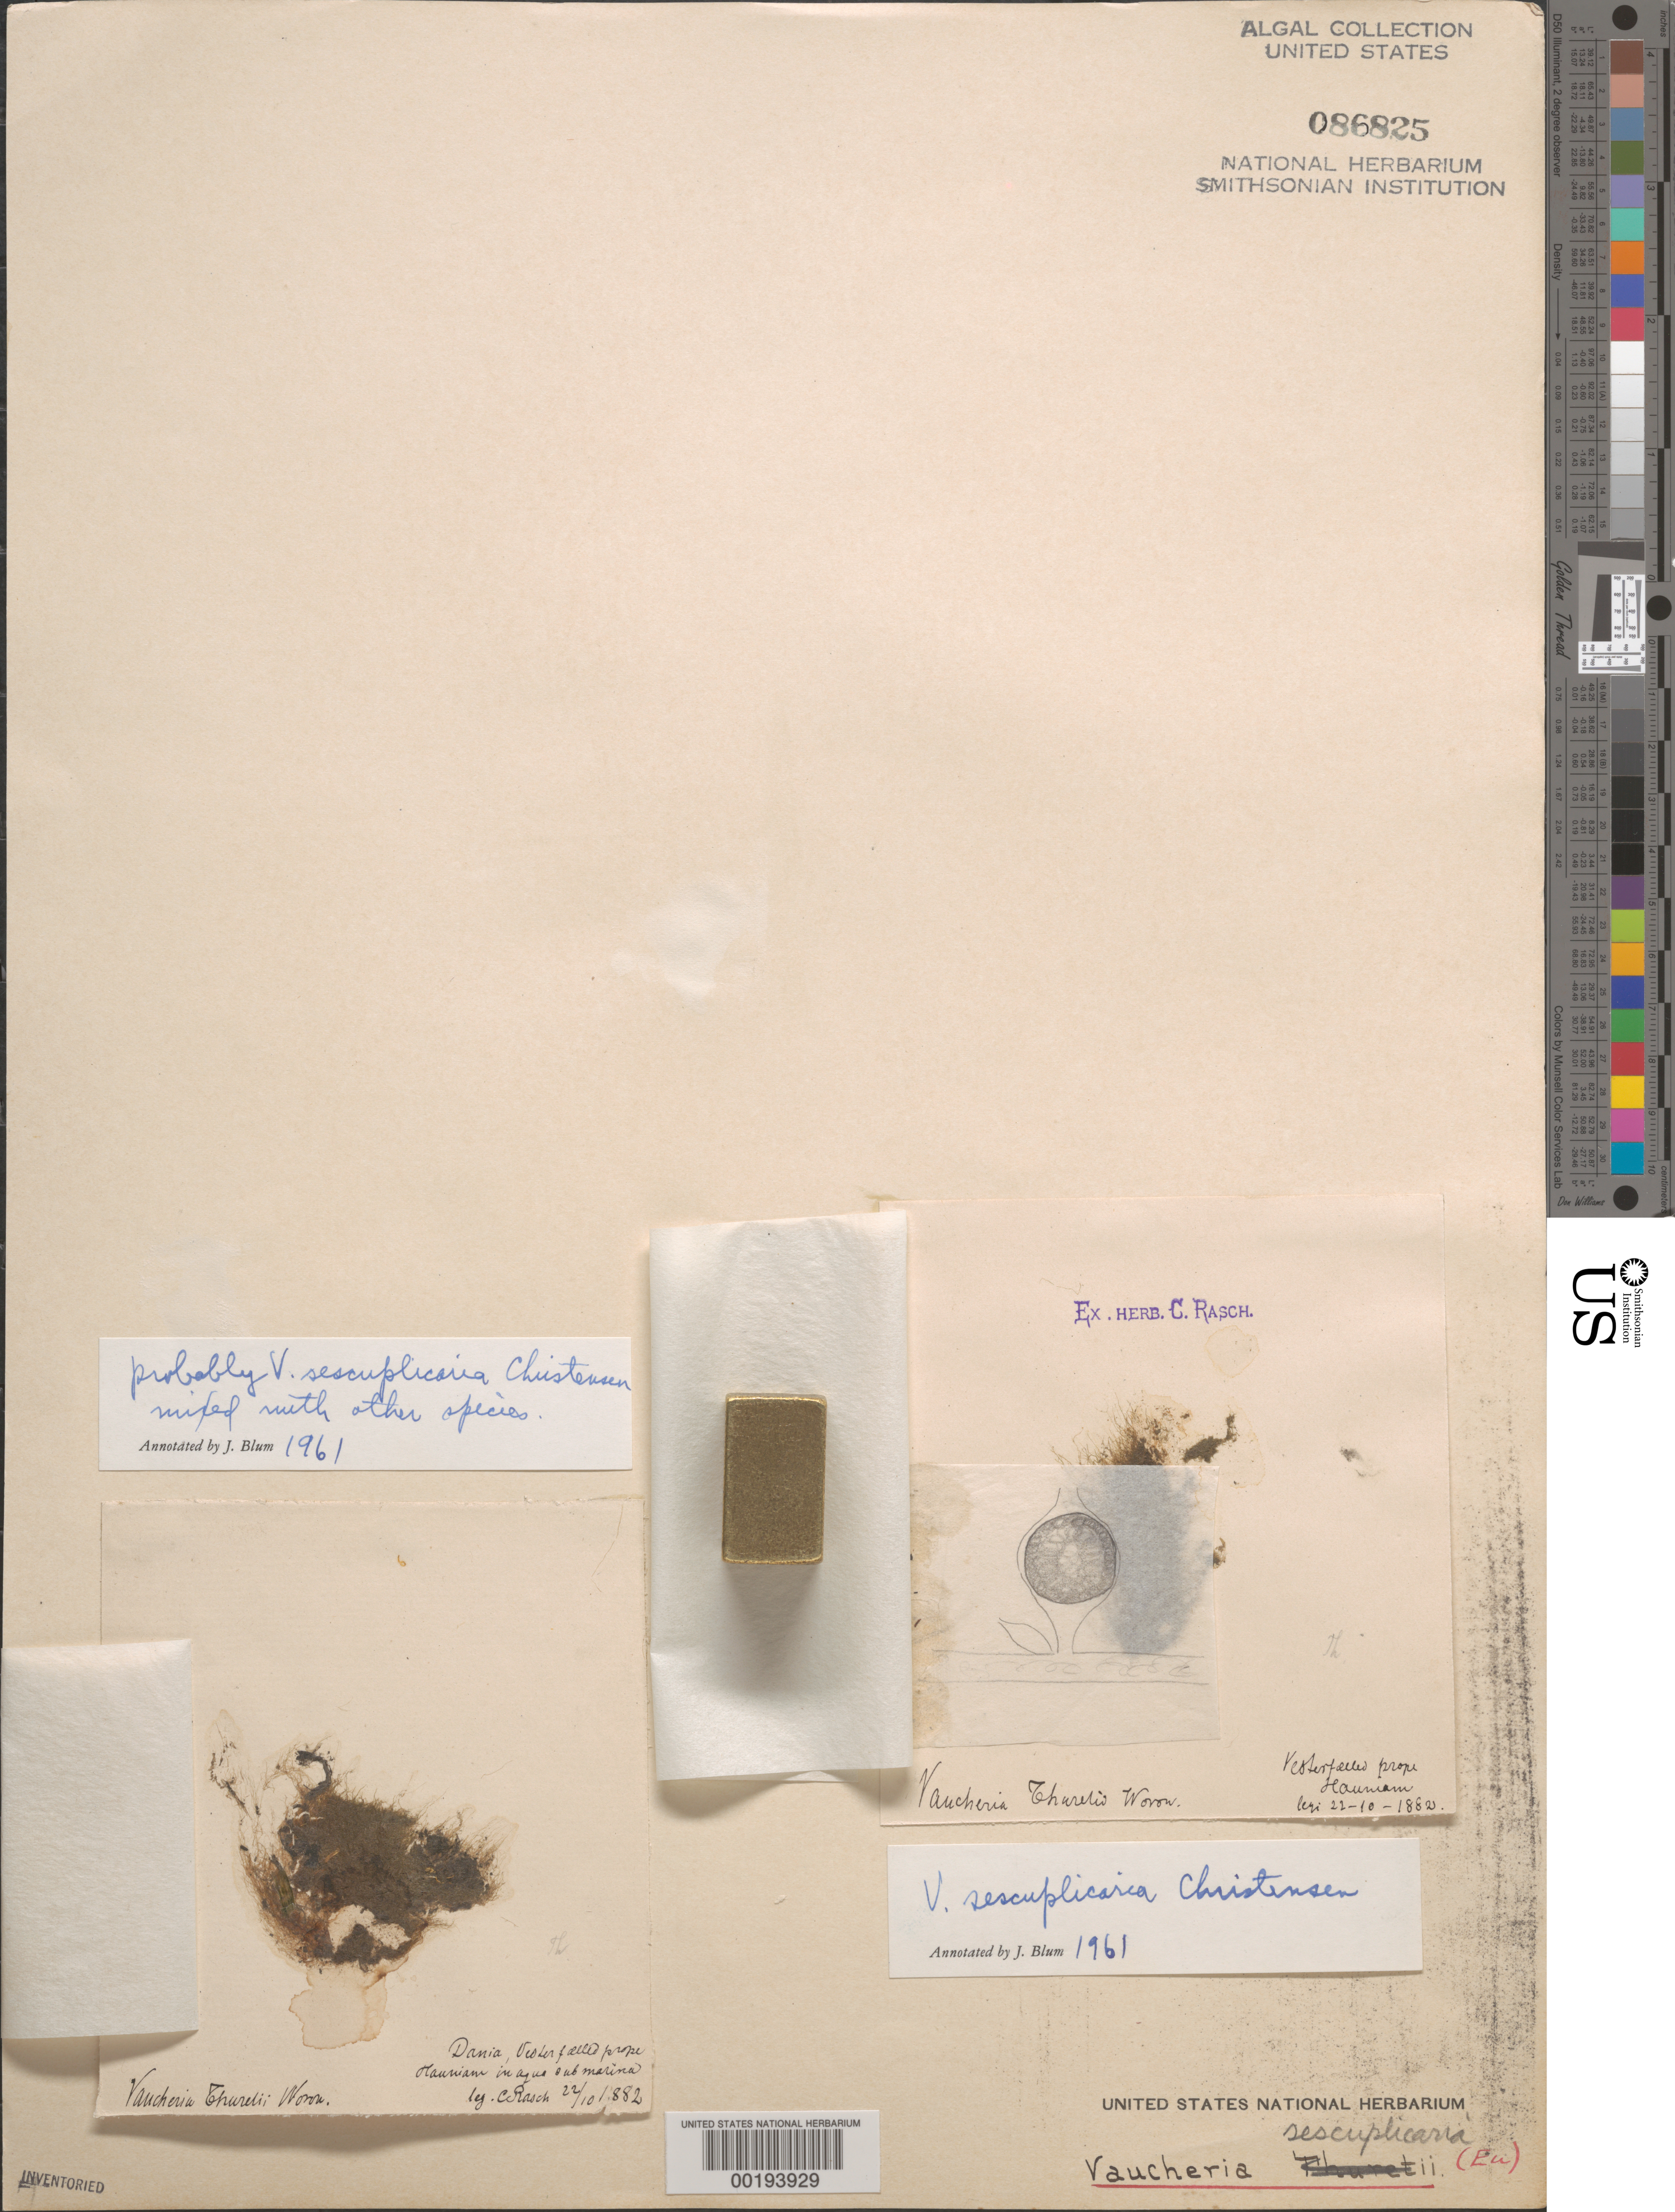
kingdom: Chromista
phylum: Ochrophyta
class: Xanthophyceae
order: Vaucheriales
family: Vaucheriaceae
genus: Vaucheria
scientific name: Vaucheria sescuplicaria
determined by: Blum, J. L.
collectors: C. Rasch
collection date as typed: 22 Oct 1882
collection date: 1882-10-22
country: Denmark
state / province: Hovedstaden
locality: Vesterfaelled Near Copenhagen (Hafnia)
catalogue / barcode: US 86825